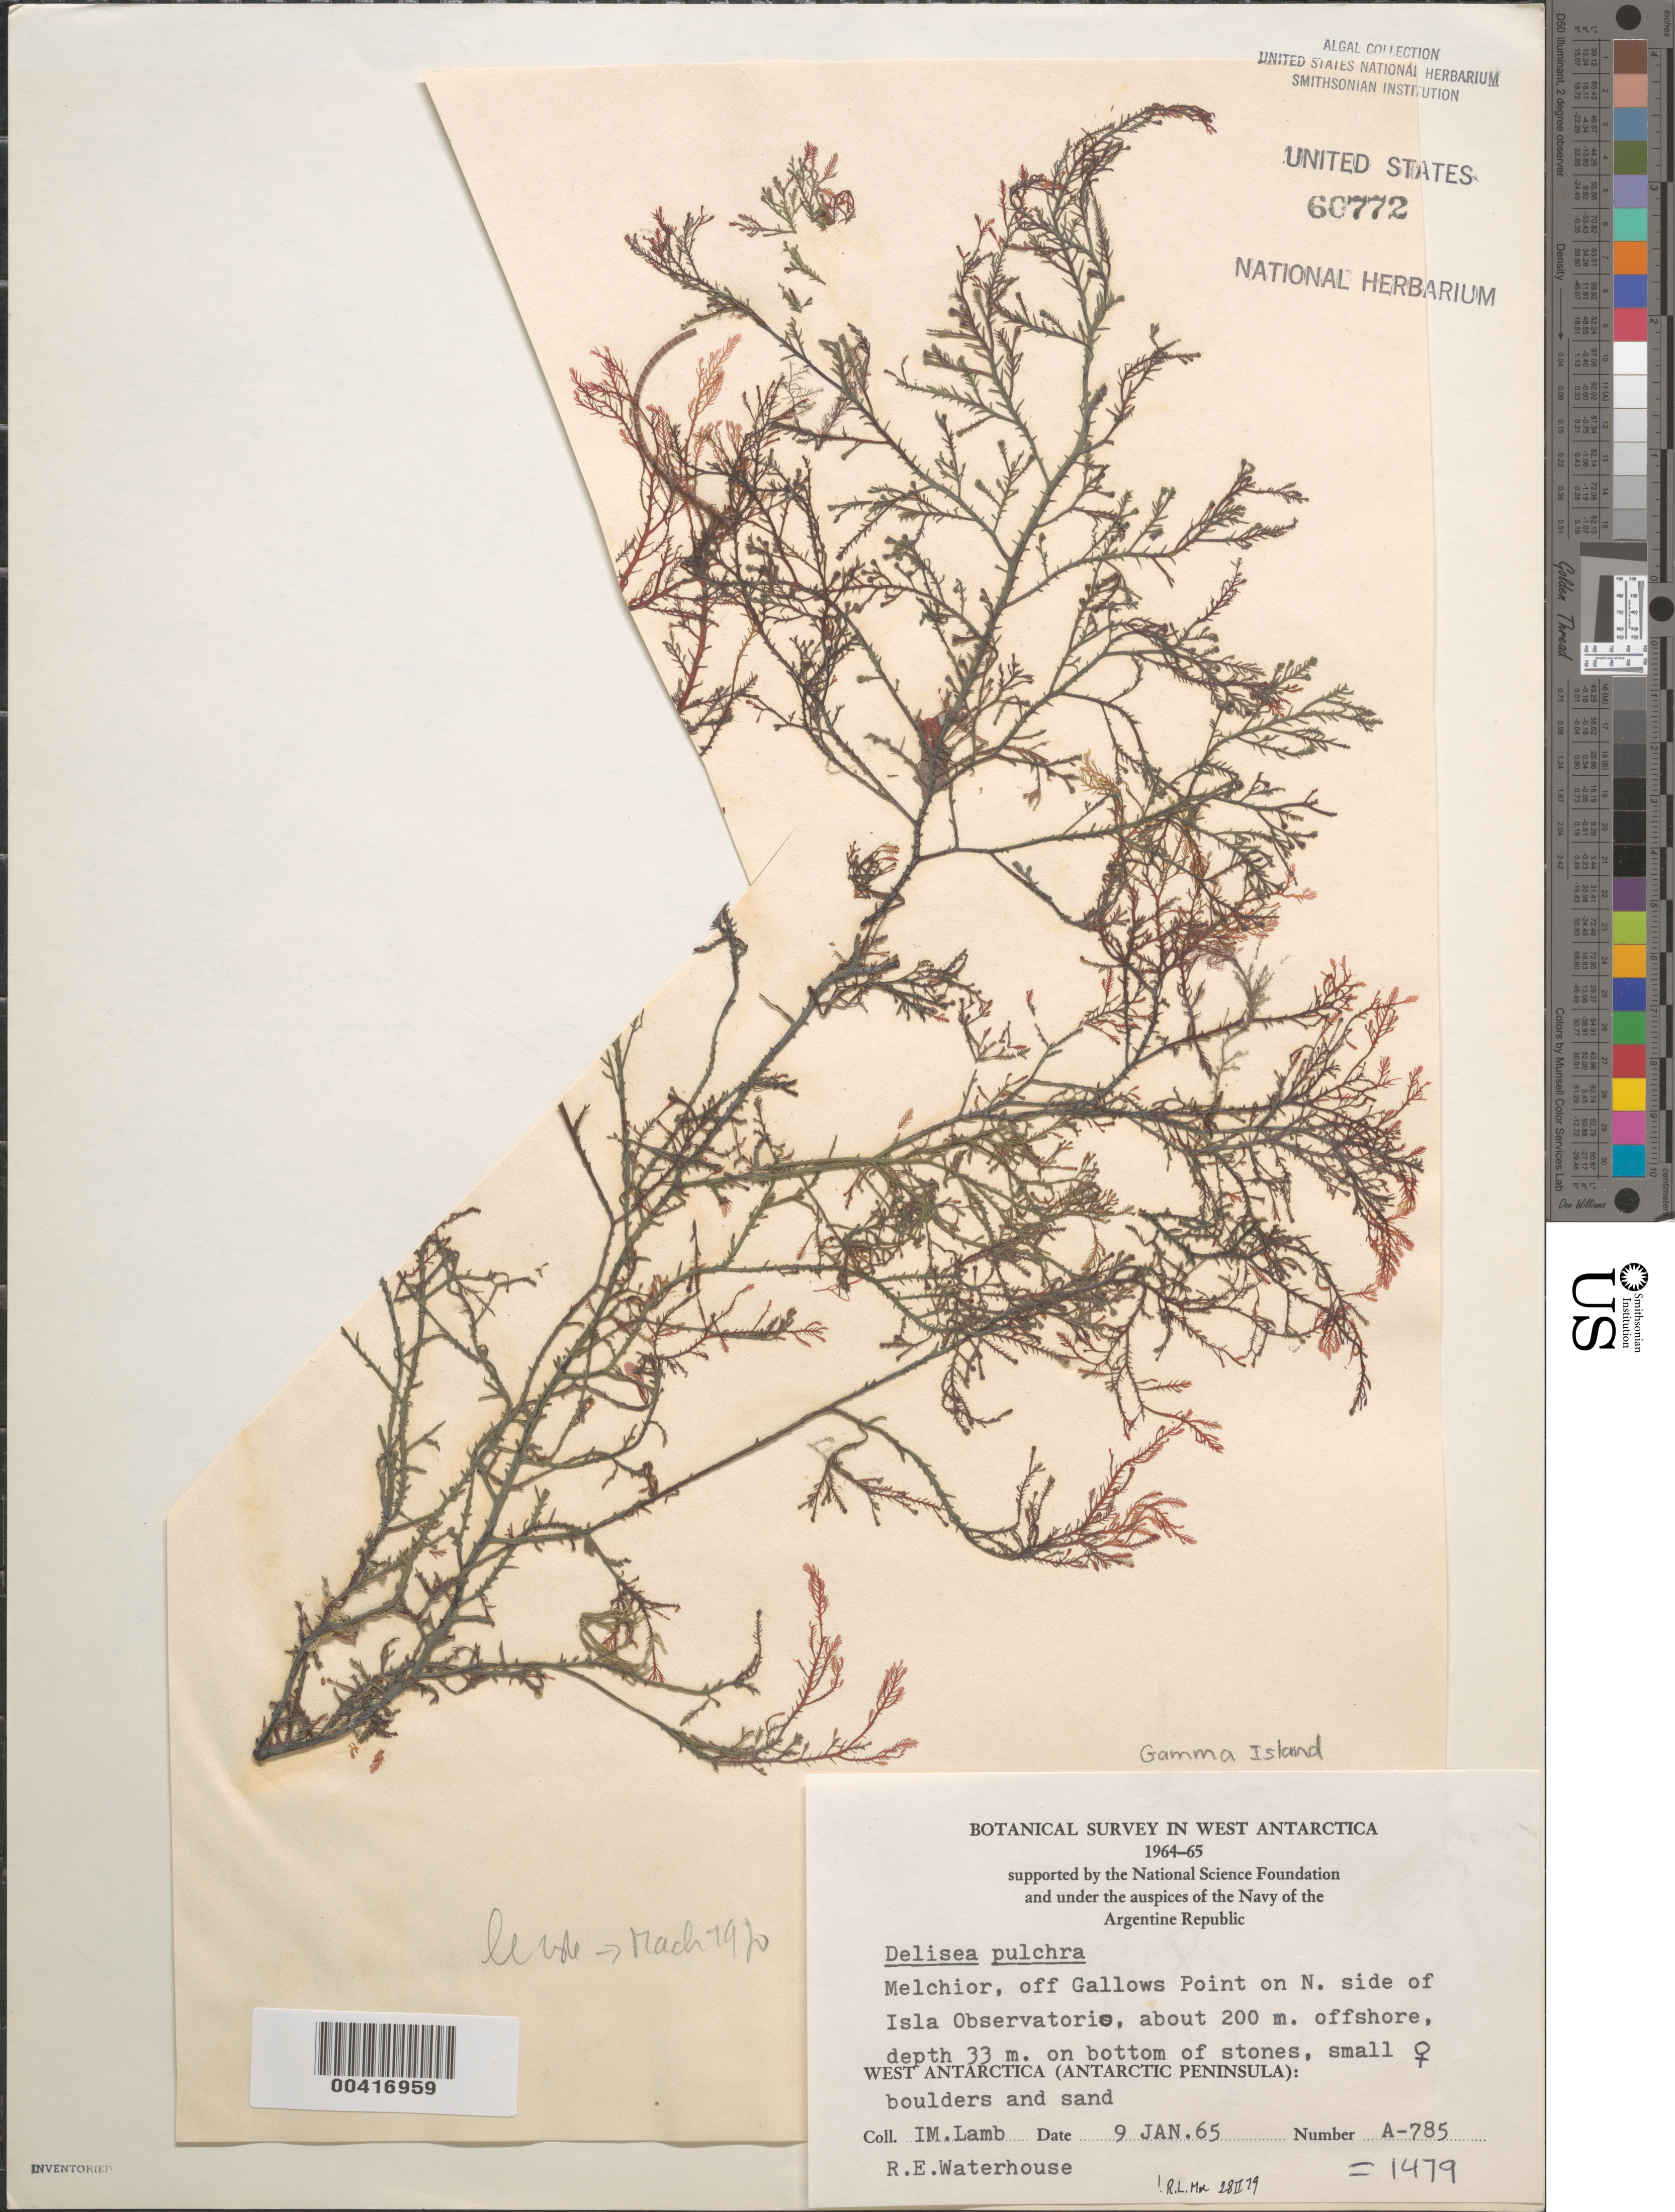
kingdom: Plantae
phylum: Rhodophyta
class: Florideophyceae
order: Bonnemaisoniales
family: Bonnemaisoniaceae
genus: Delisea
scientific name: Delisea pulchra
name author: (Grev.) Mont.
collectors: I. M. Lamb & R. Waterhouse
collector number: A-785 & 1479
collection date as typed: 09 Jan 1965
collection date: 1965-01-09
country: Antarctica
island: Gamma Island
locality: Off Gallows Point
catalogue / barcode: US 60772